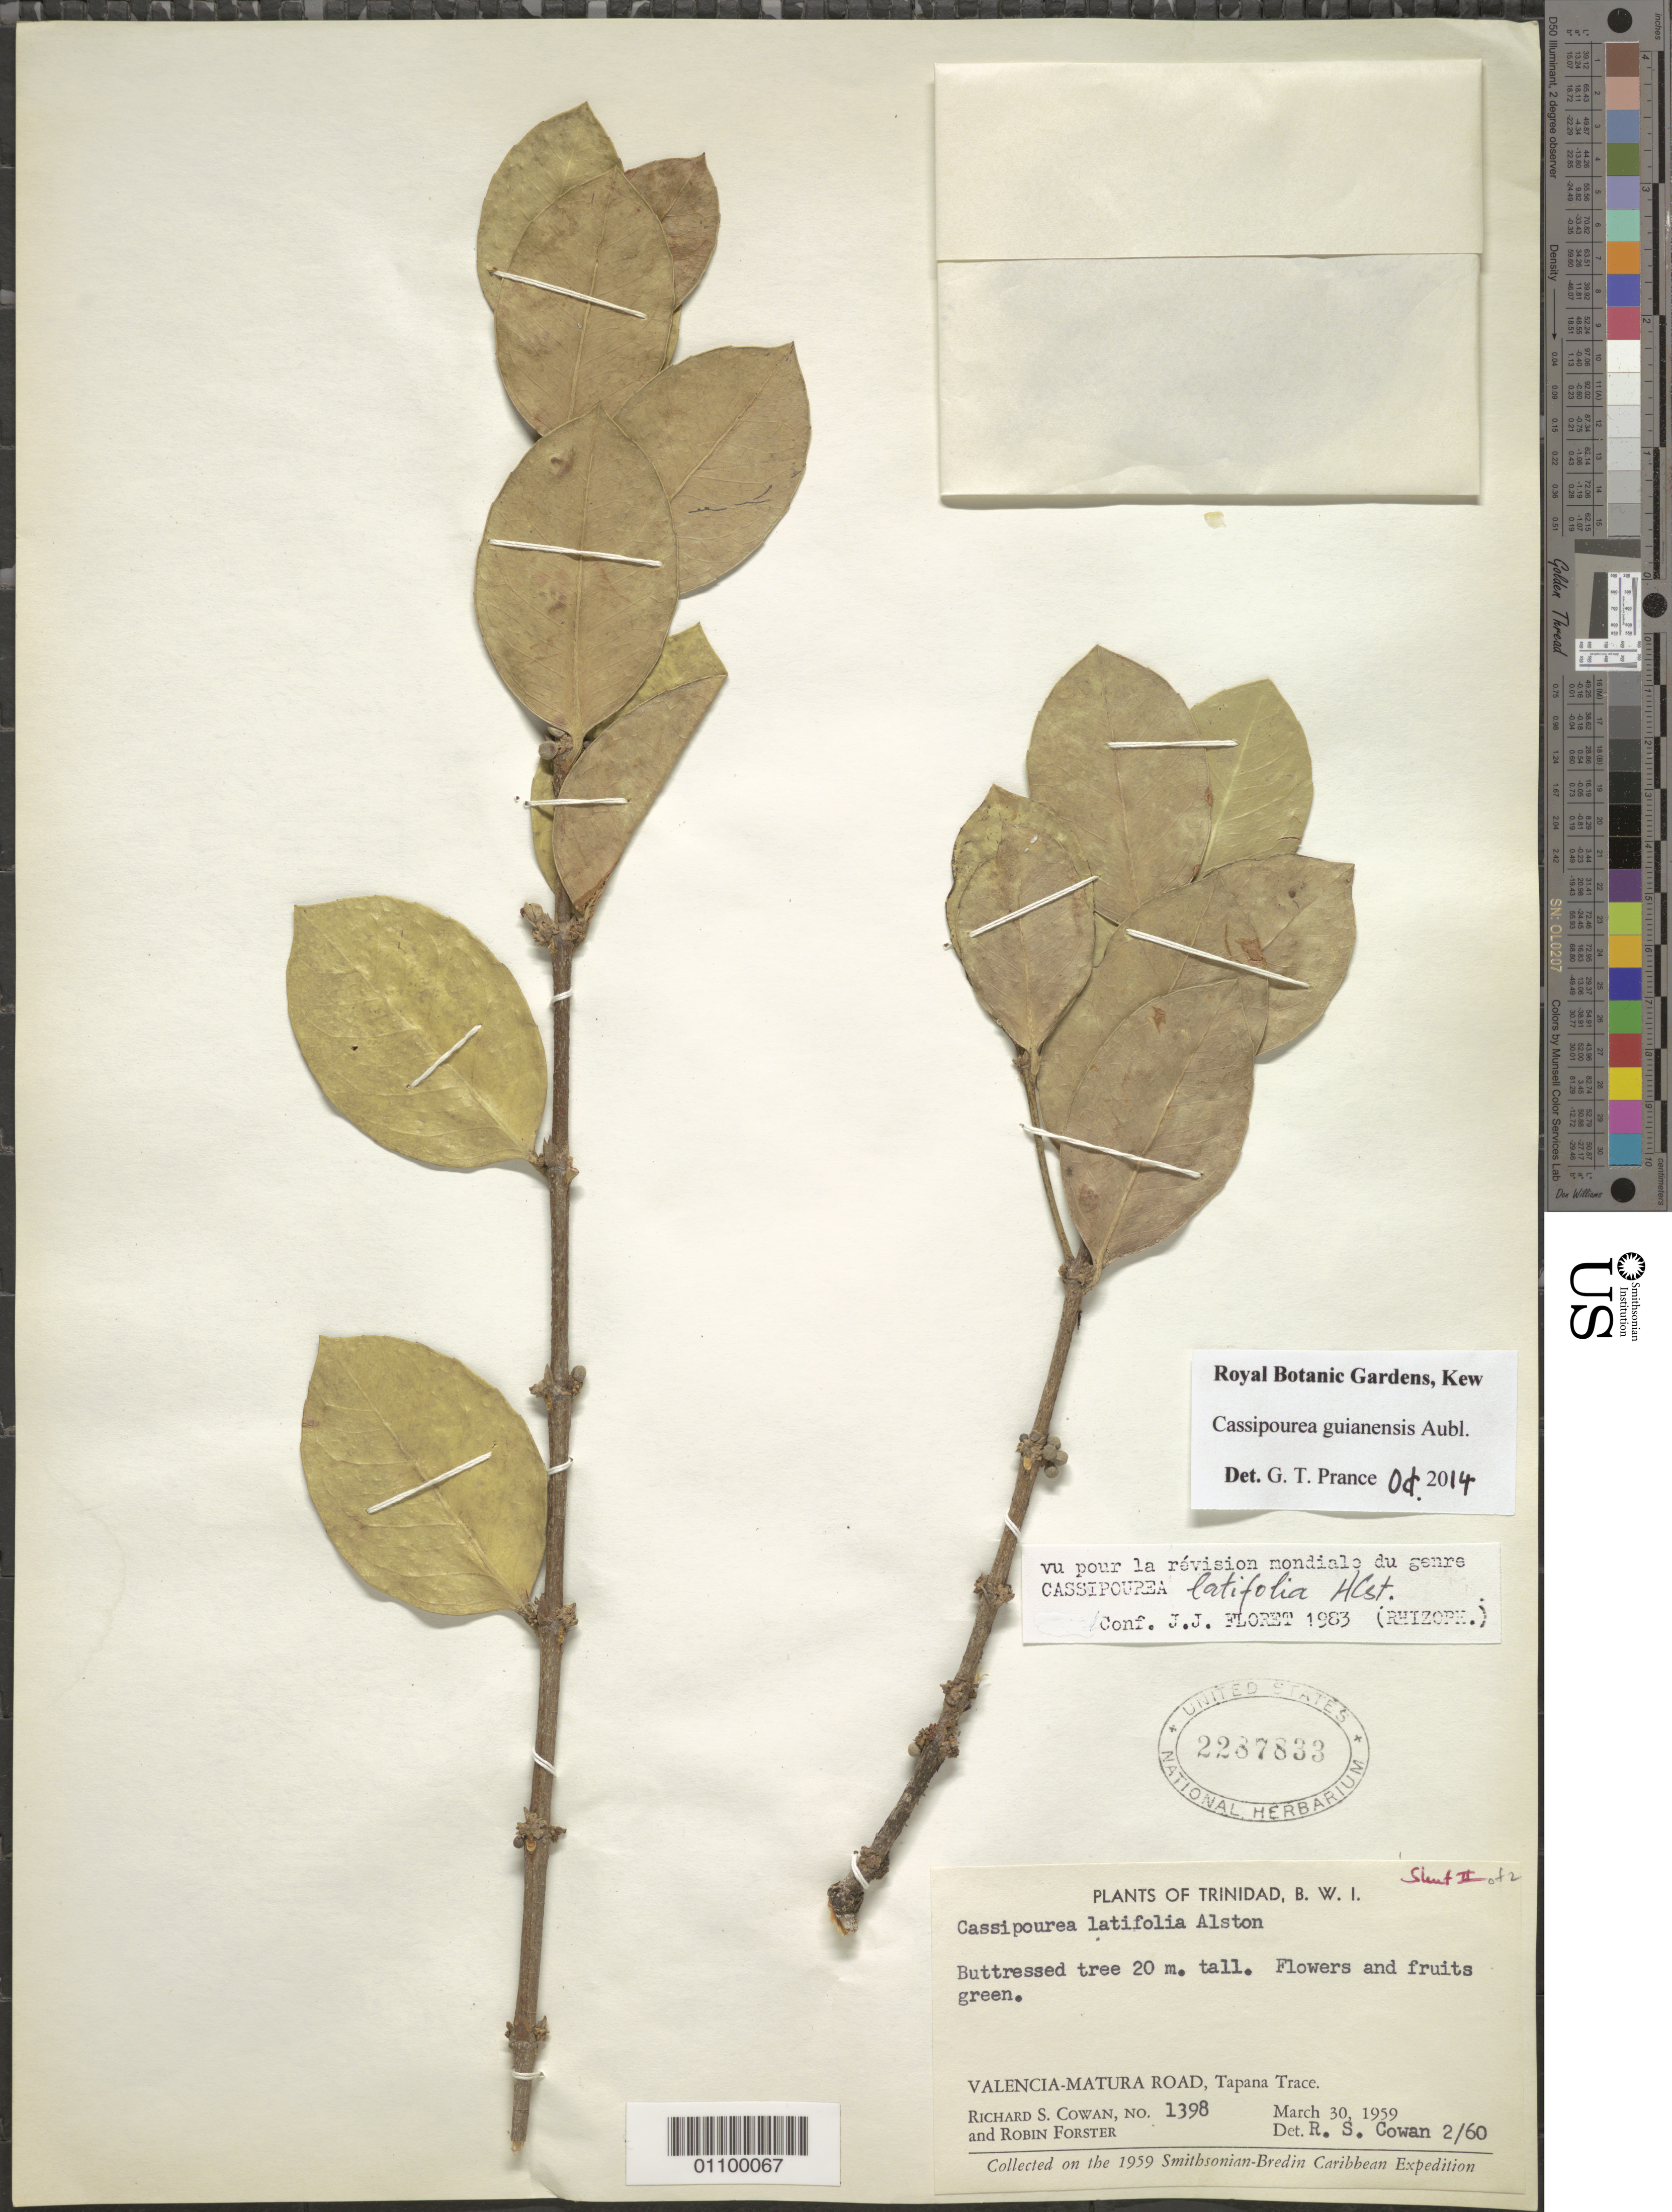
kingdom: Plantae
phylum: Tracheophyta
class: Magnoliopsida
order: Malpighiales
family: Rhizophoraceae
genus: Cassipourea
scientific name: Cassipourea guianensis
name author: Aubl.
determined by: Prance, G. T.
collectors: R. S. Cowan & R. Forster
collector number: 1398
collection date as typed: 30 Mar 1959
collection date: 1959-03-30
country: Trinidad and Tobago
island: Trinidad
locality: Valencia-Matura Road, Tapana Trace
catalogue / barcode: US 2237833